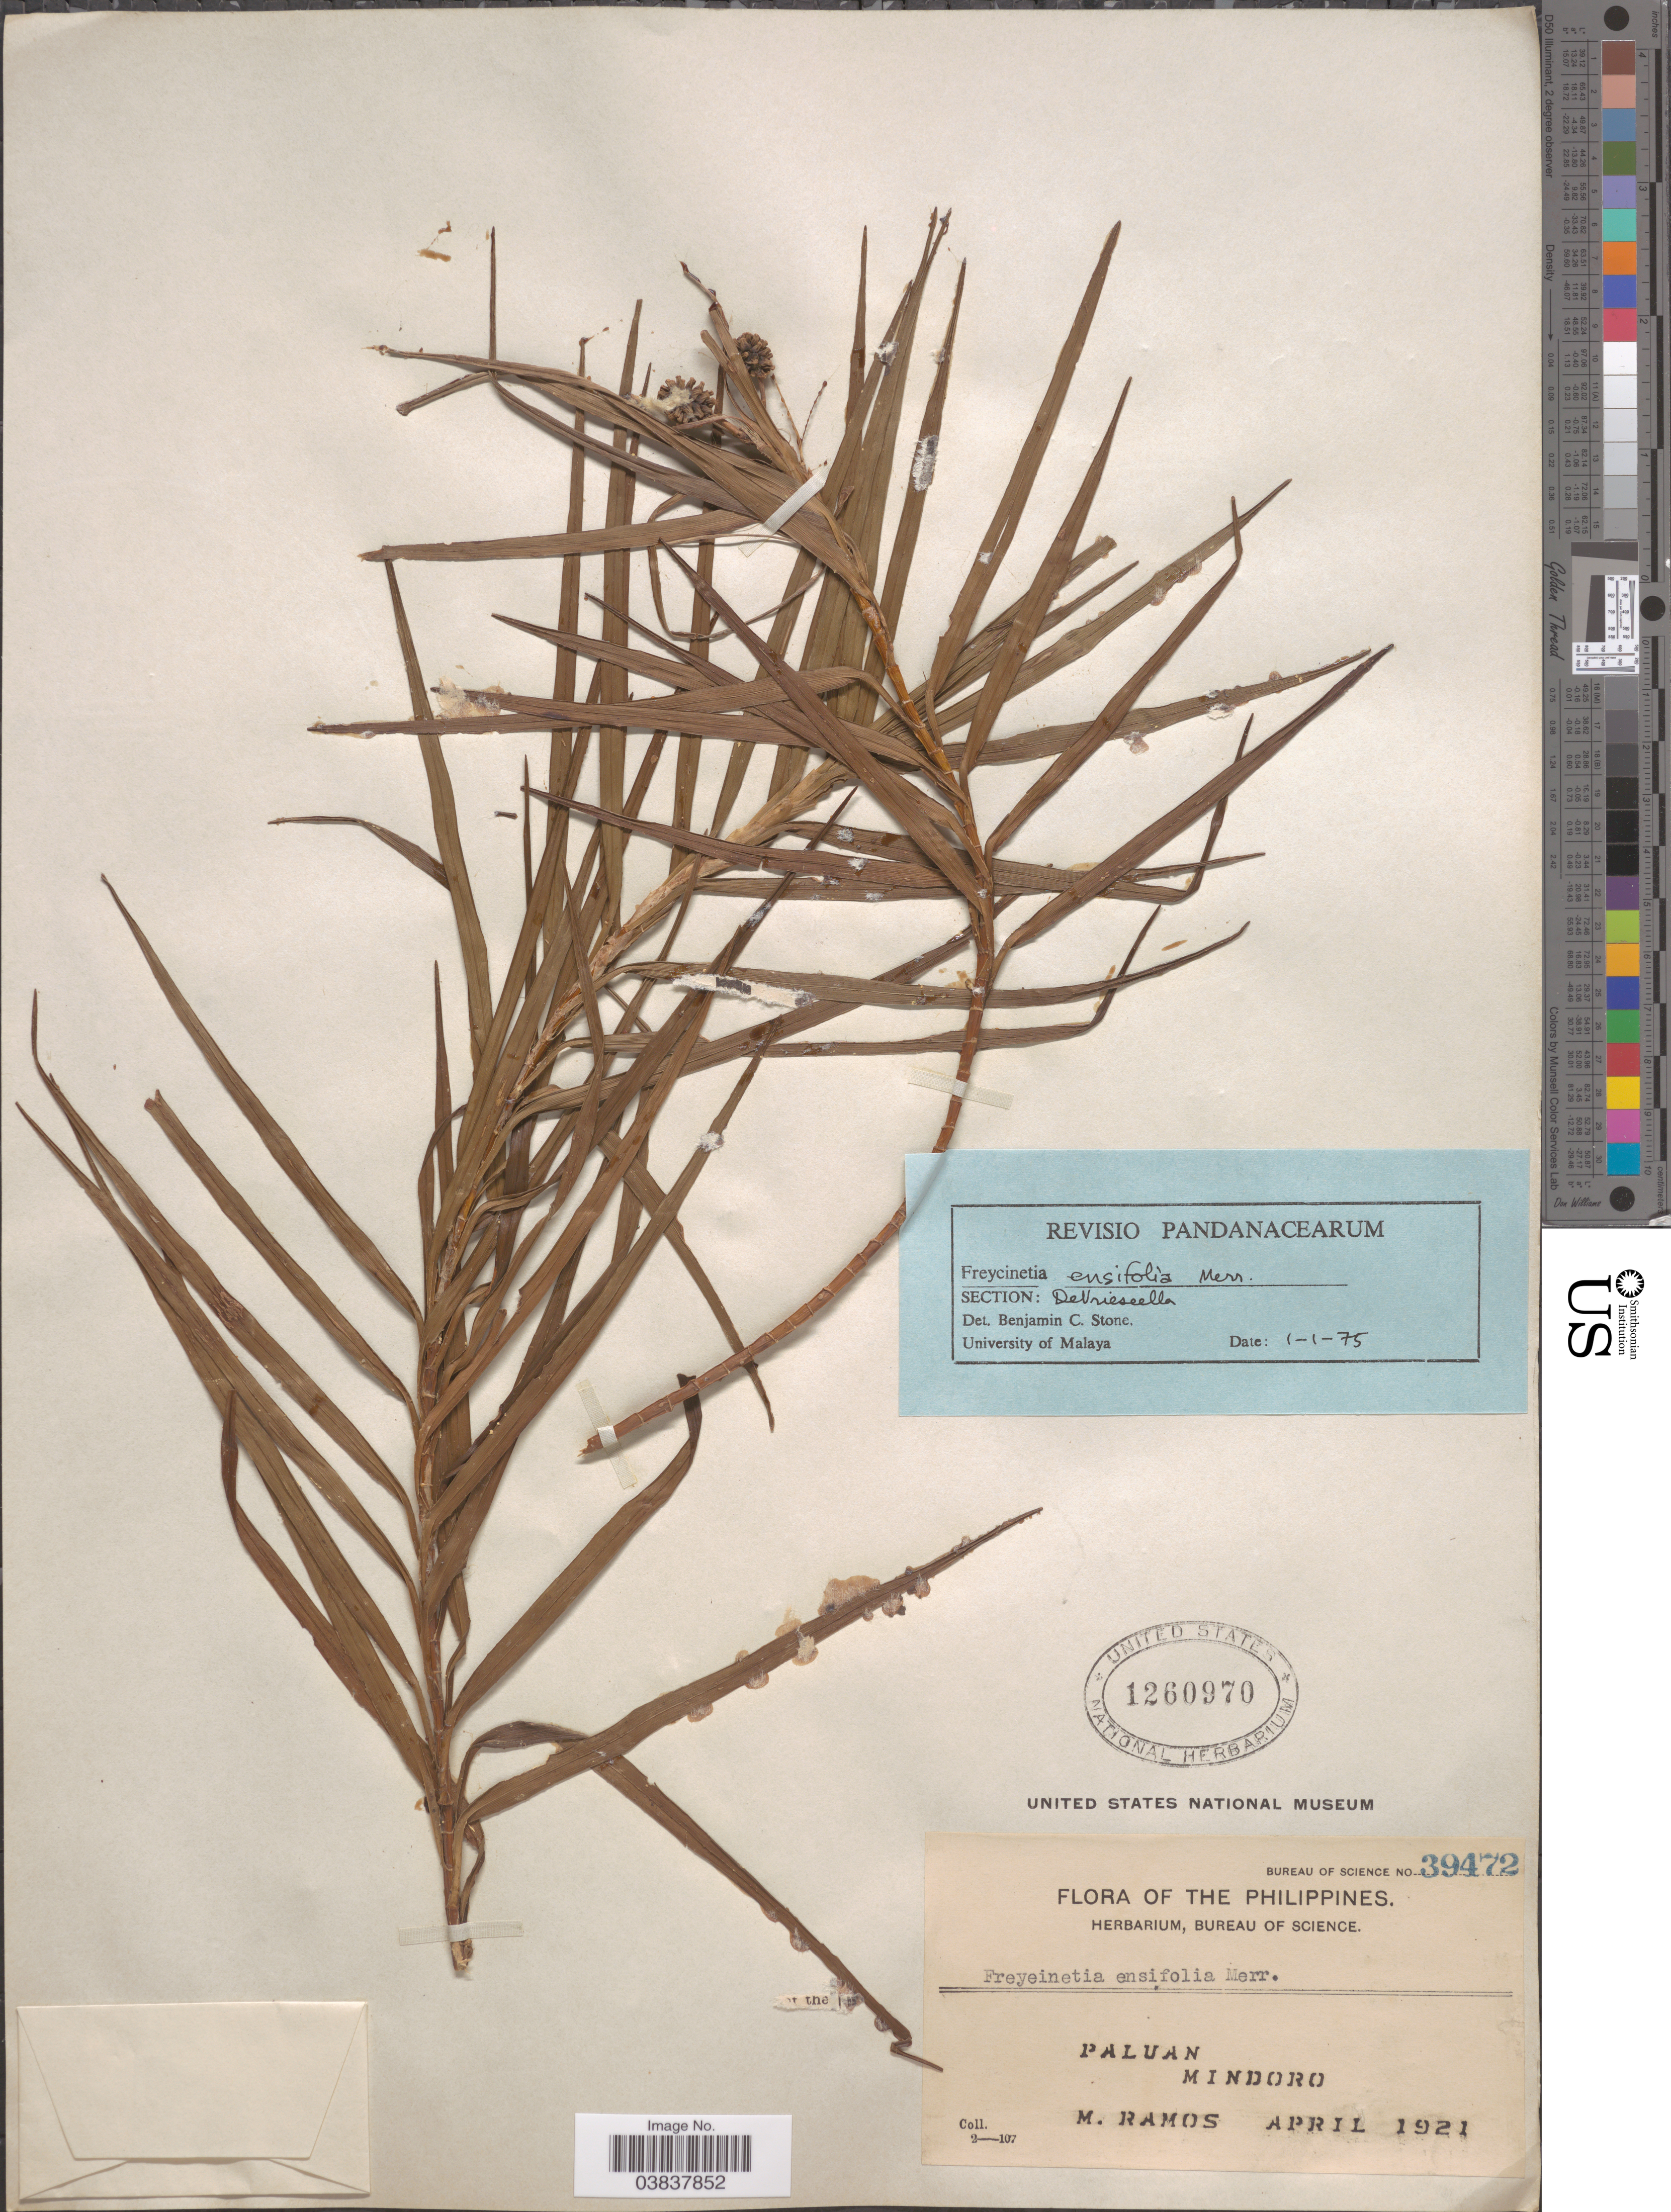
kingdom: Plantae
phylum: Tracheophyta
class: Liliopsida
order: Pandanales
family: Pandanaceae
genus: Freycinetia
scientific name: Freycinetia ensifolia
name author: Merr.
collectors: M. Ramos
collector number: Bureau of Science 39472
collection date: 1921-04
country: Philippines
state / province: Mimaropa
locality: Paluan, Mindoro.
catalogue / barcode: US 1260970